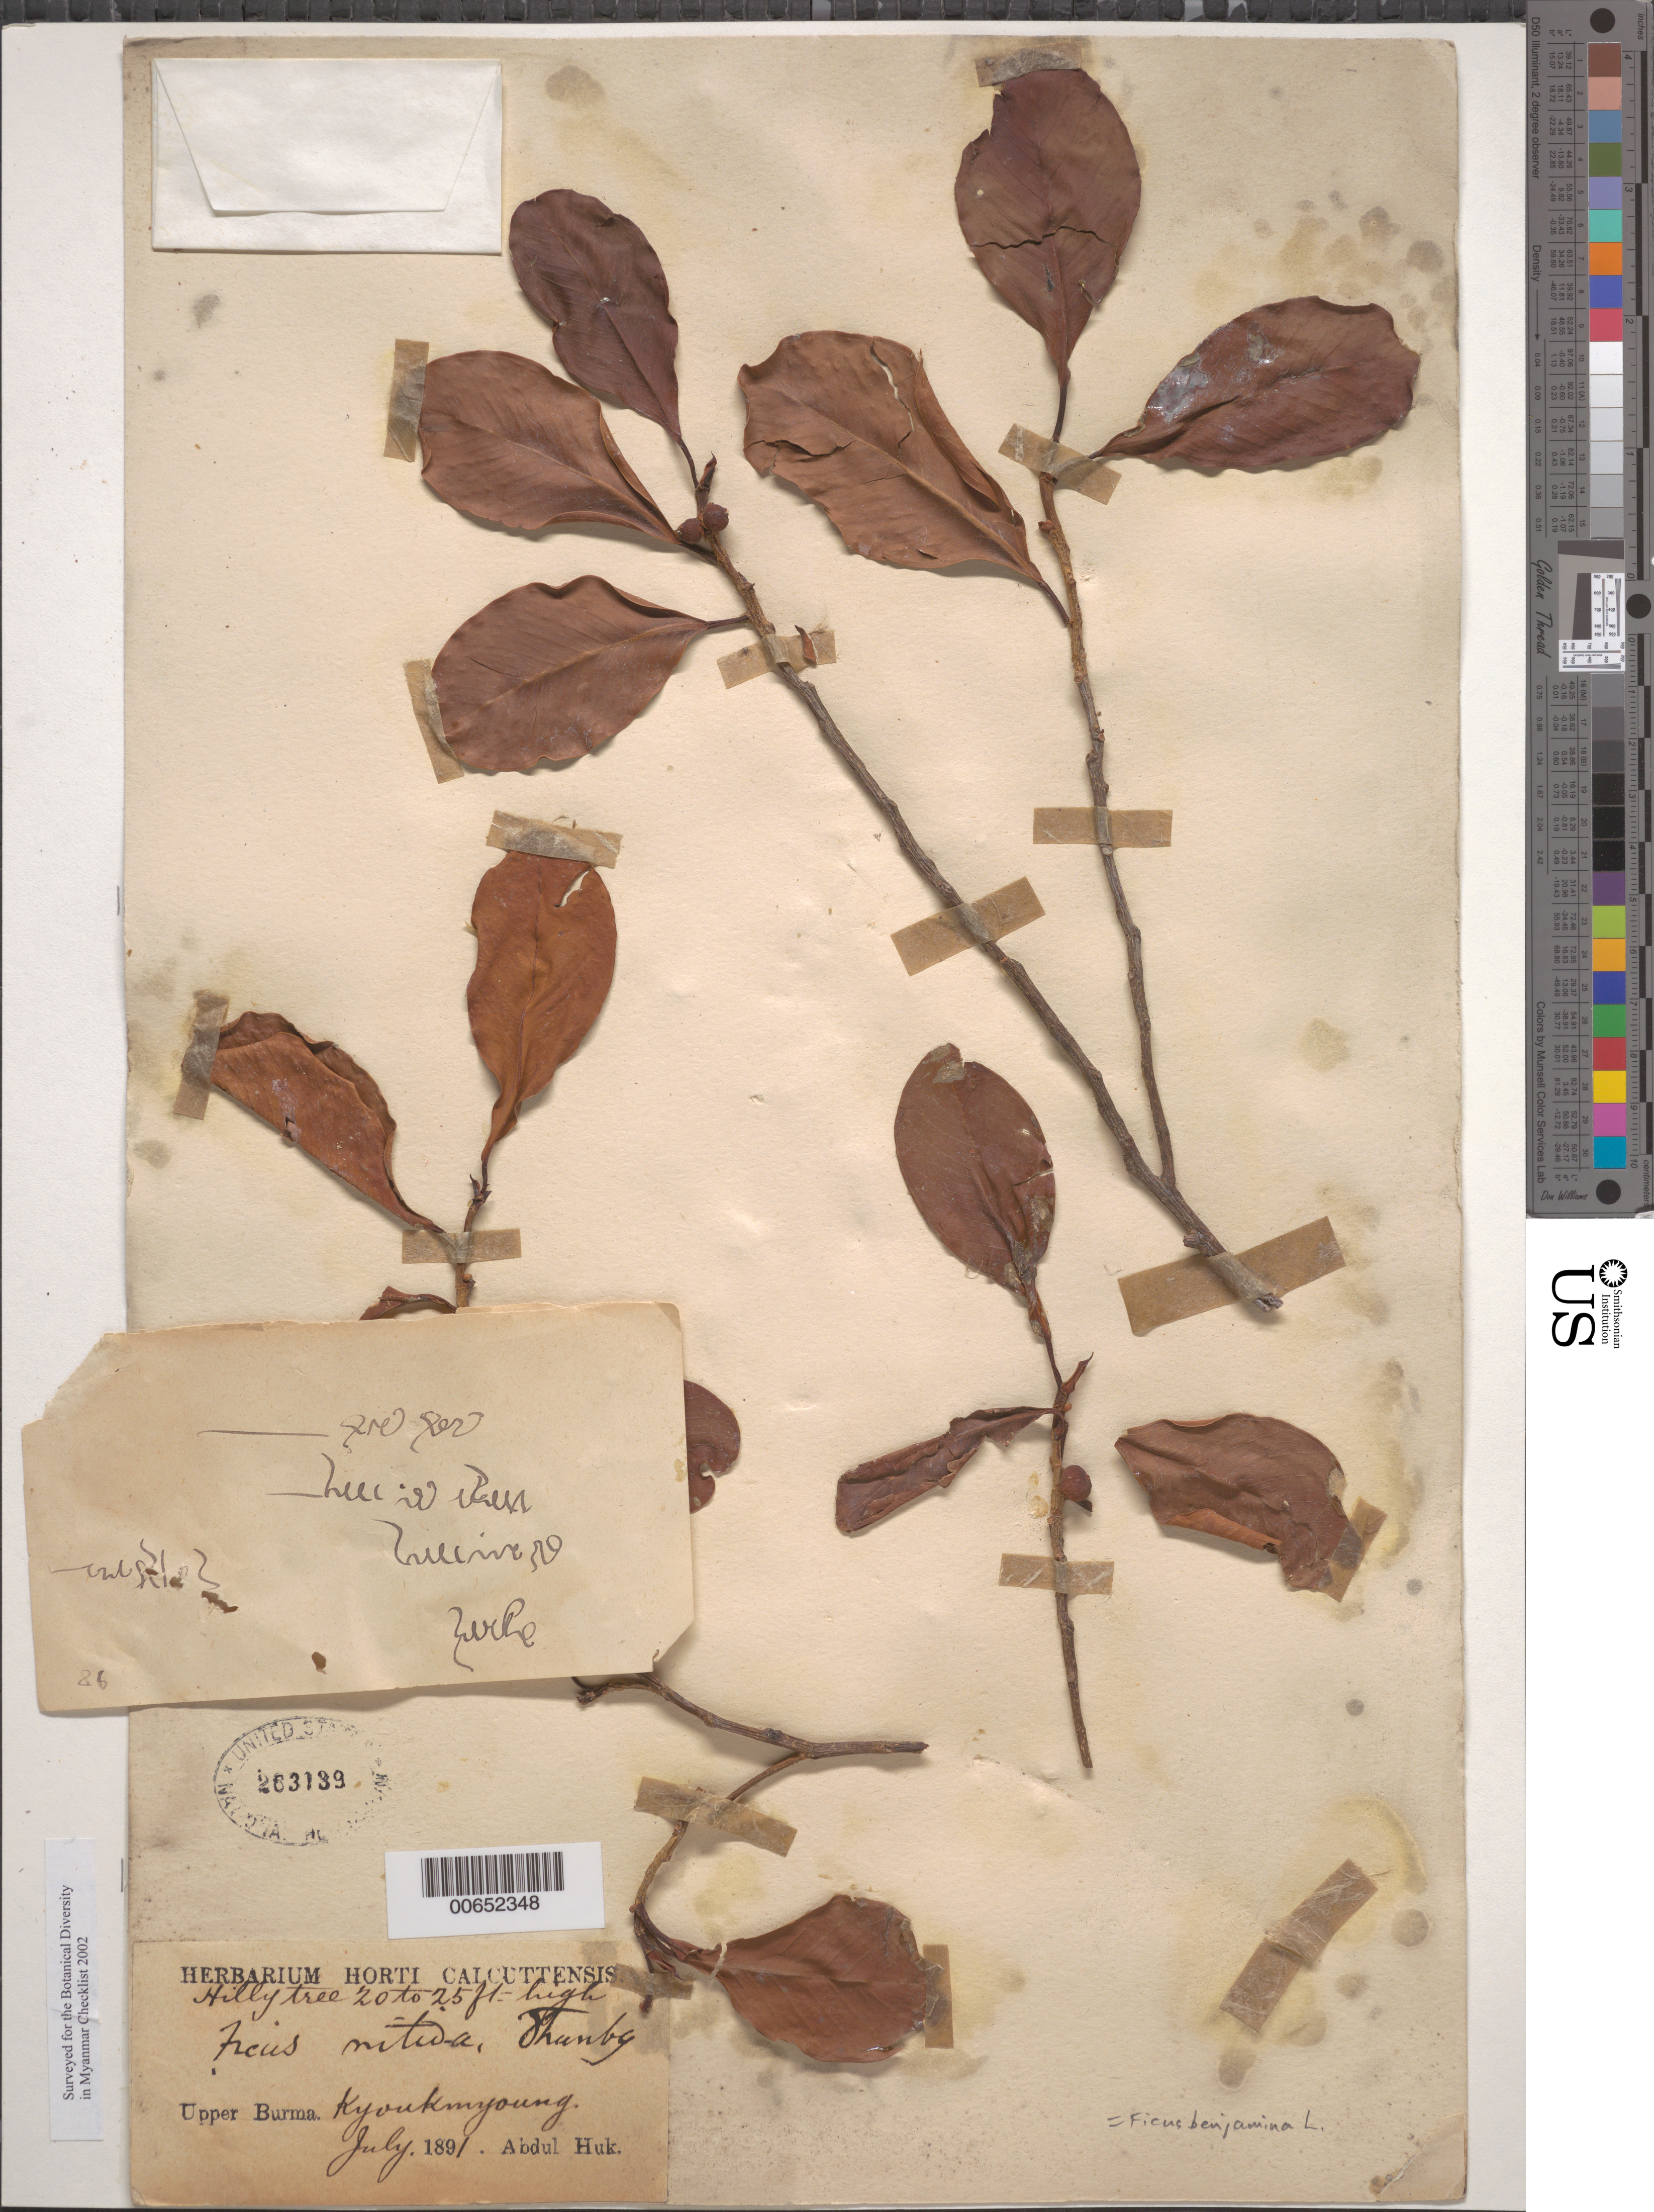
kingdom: Plantae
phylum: Tracheophyta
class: Magnoliopsida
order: Rosales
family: Moraceae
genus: Ficus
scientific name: Ficus nitida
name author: Thunb.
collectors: A. Huk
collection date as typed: Jul 1891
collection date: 1891-07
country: Myanmar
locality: Upper Burma, Kyoukmyoung.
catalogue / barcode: US 263139